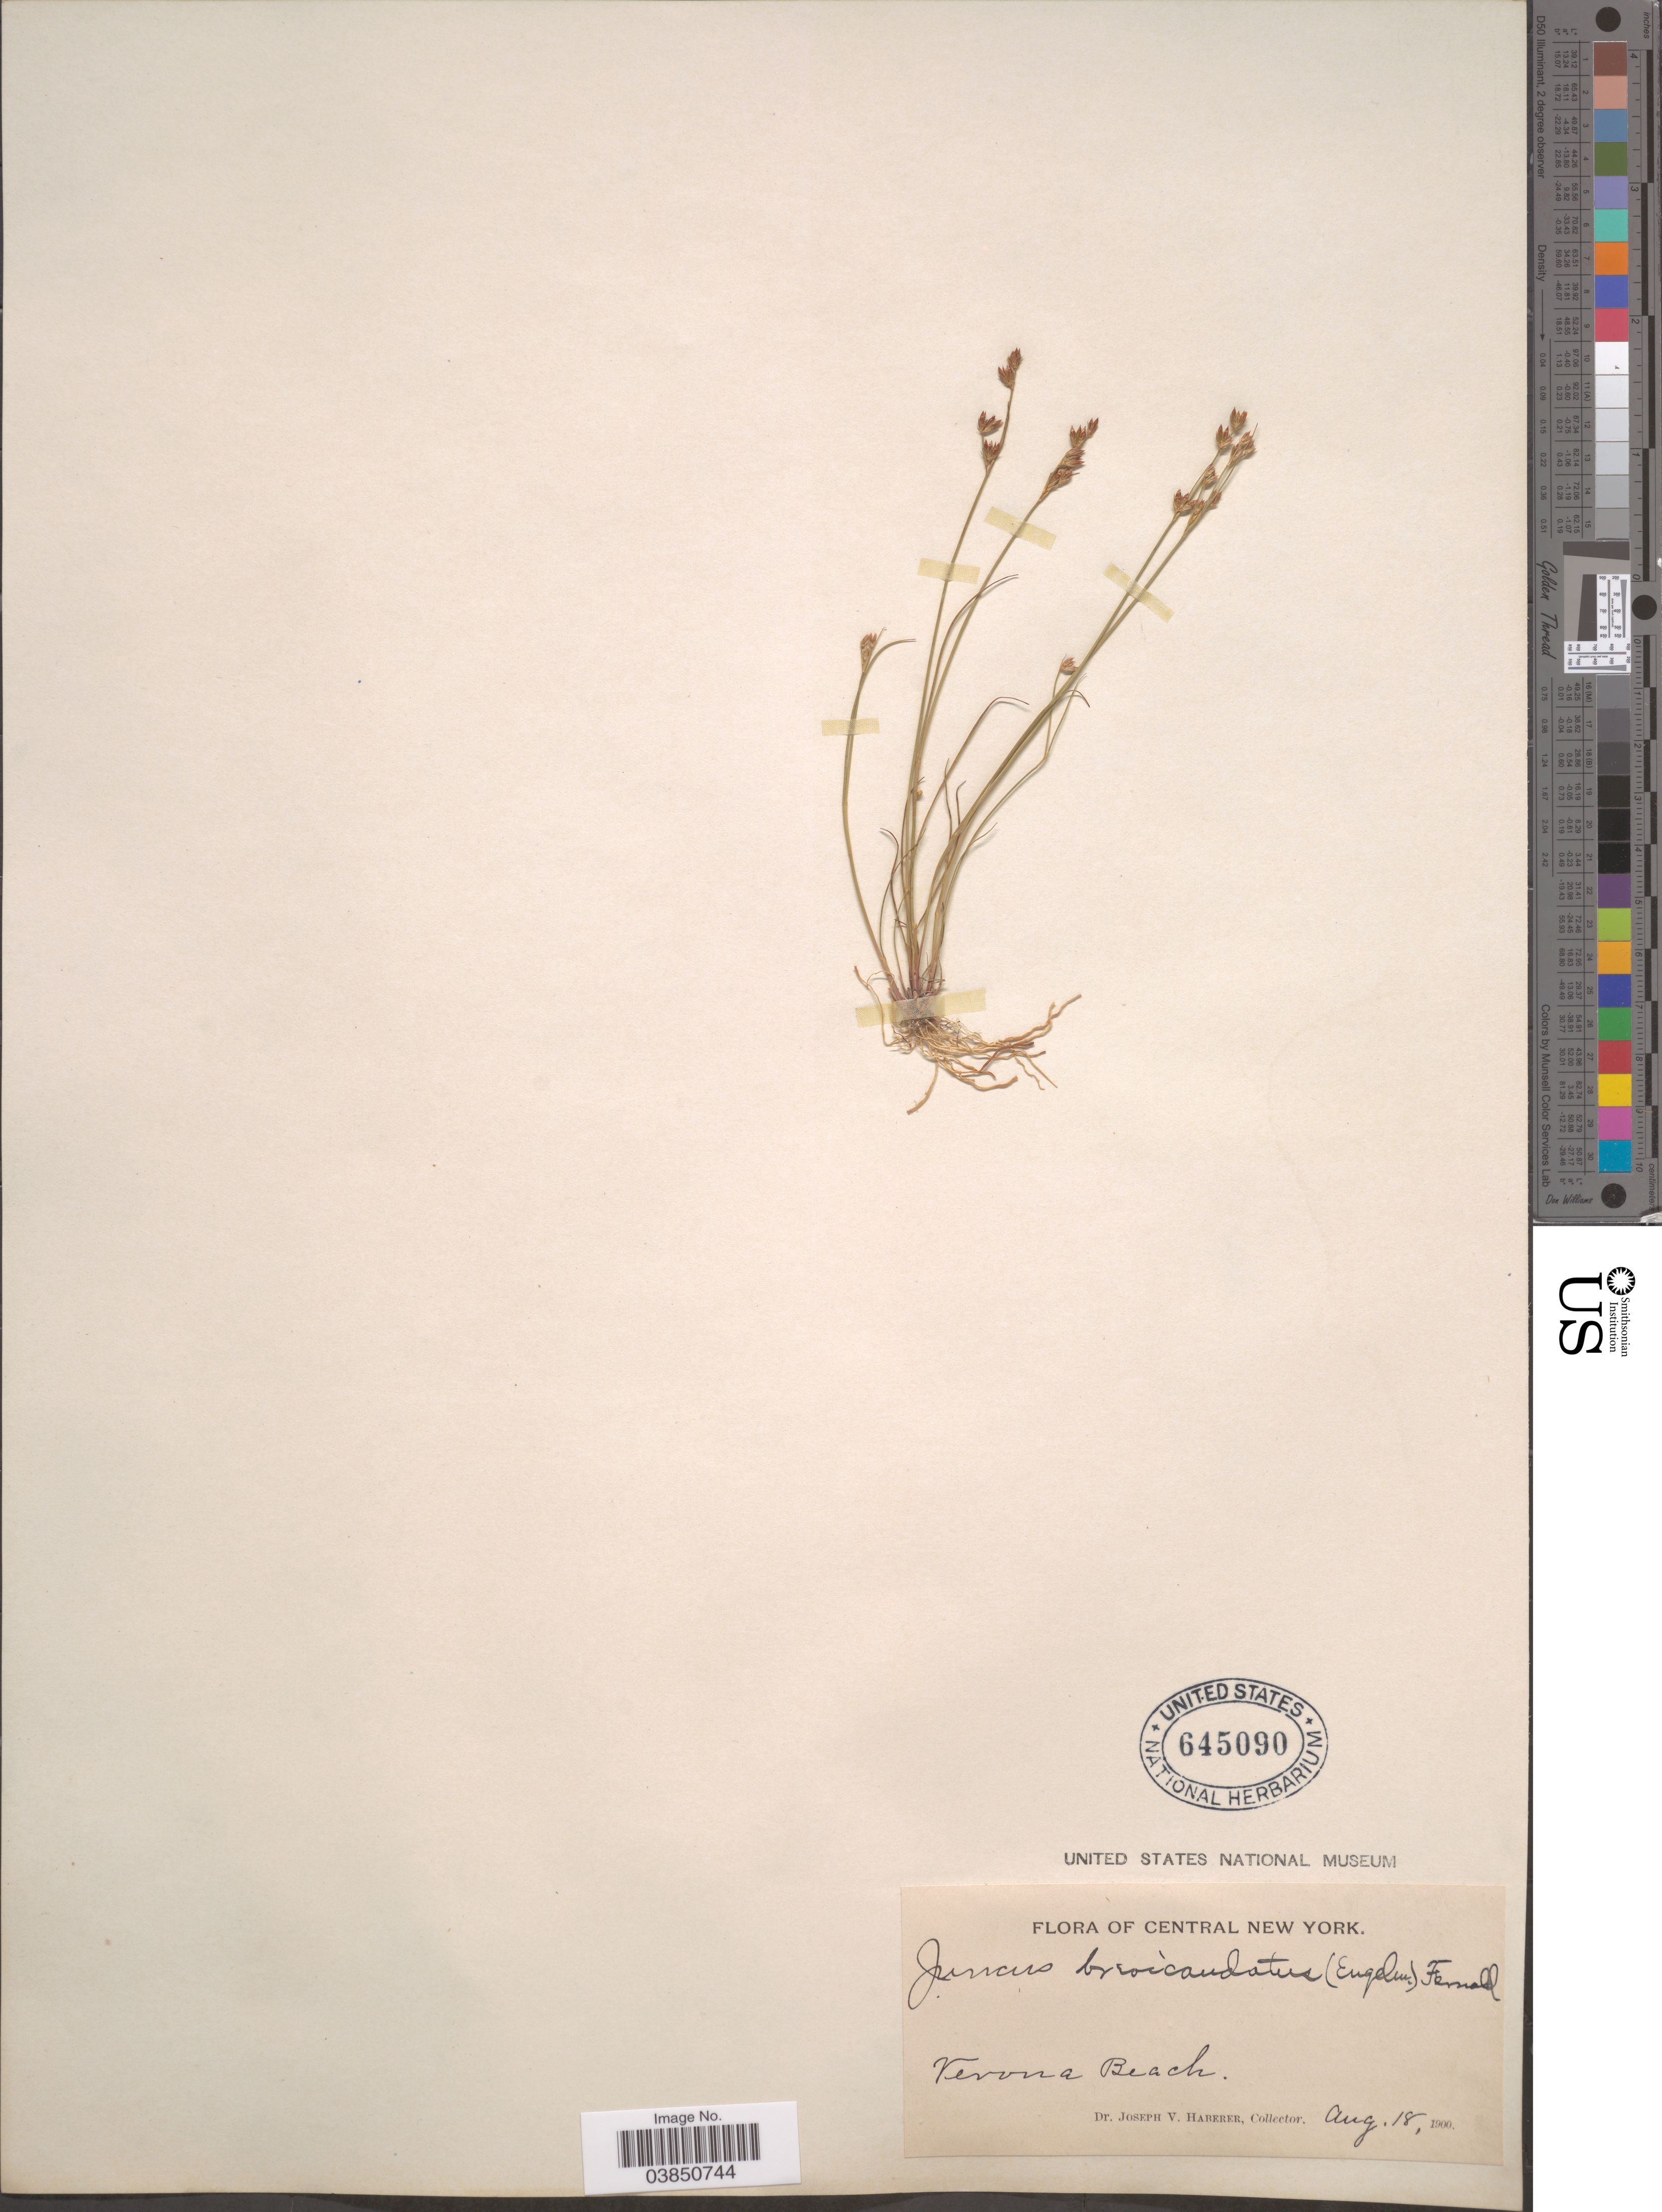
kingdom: Plantae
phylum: Tracheophyta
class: Liliopsida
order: Poales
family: Juncaceae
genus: Juncus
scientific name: Juncus brevicaudatus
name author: (Engelm.) Fernald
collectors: J. V. Haberer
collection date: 1900-08-18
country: United States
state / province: New York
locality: Central New York. Verona Beach.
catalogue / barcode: US 645090